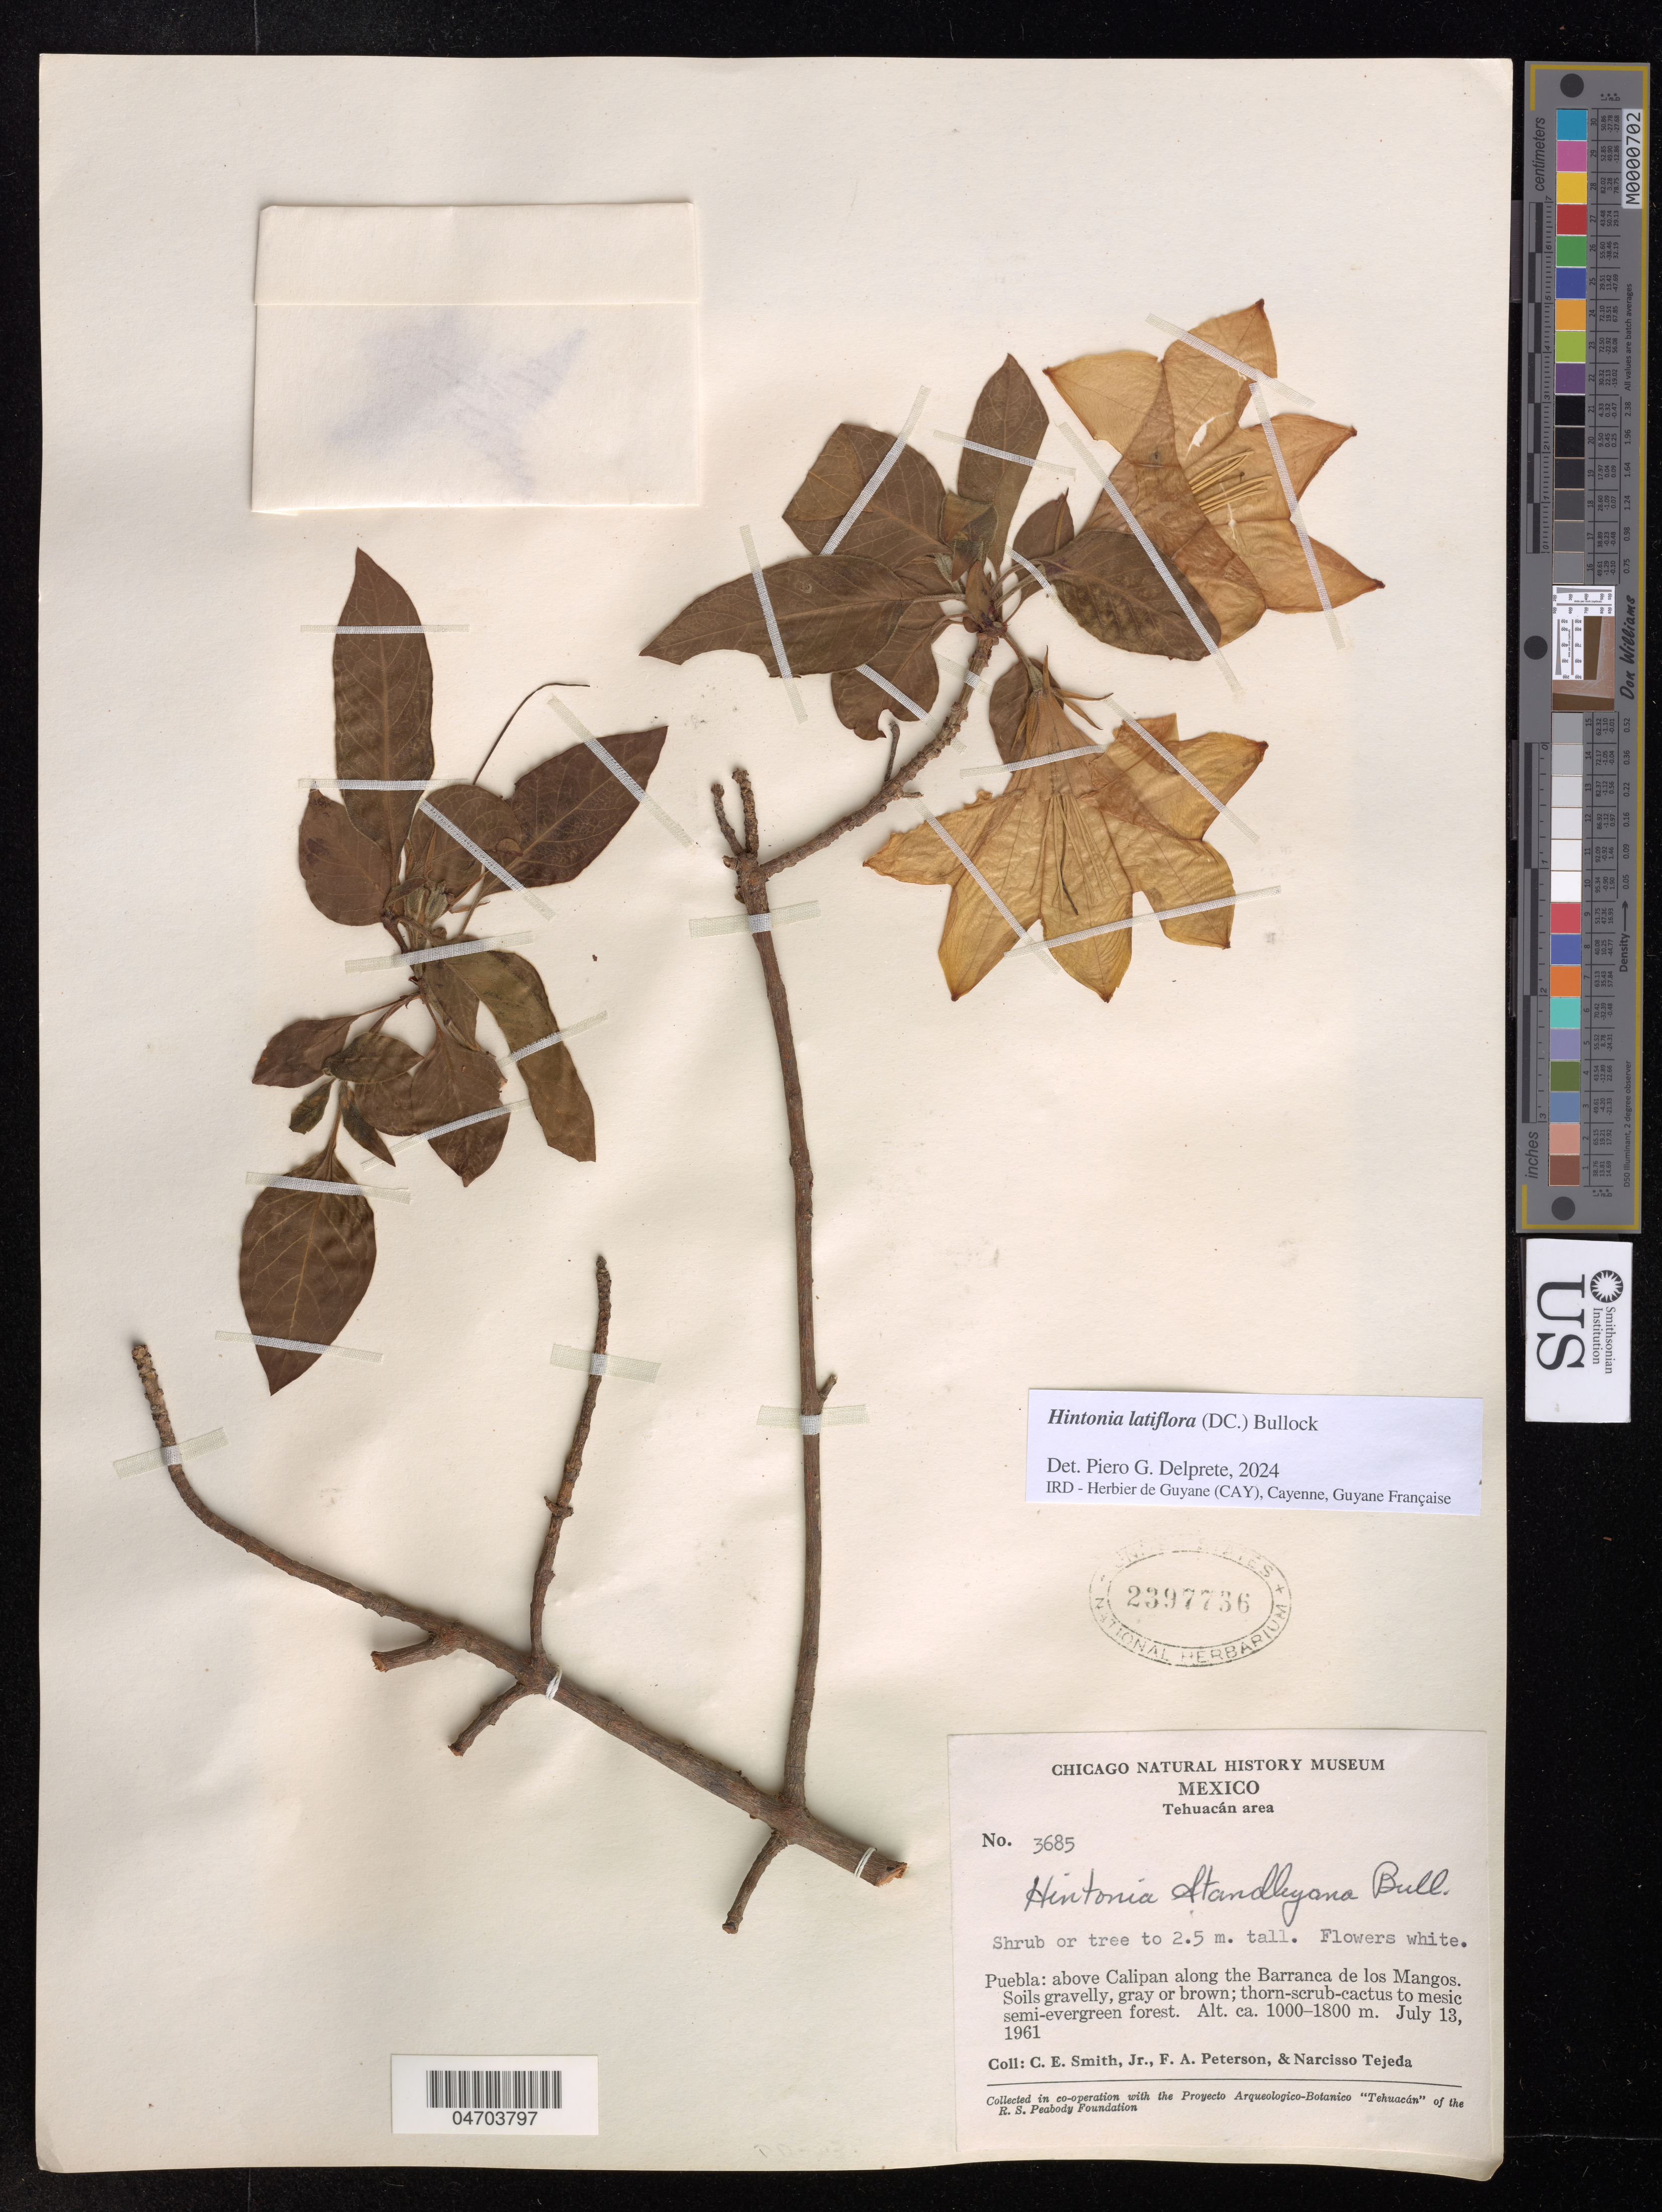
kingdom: Plantae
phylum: Tracheophyta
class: Magnoliopsida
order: Gentianales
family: Rubiaceae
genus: Hintonia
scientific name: Hintonia latiflora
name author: (Sessé & Moc. ex DC.) Bullock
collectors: C. E. Smith Jr., F. A. Peterson & N. Tejeda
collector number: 3685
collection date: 1961-07-13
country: Mexico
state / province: Puebla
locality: Tehuacán area. Above Calipan along the Barranca de los Mangos.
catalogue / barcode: US 2397736